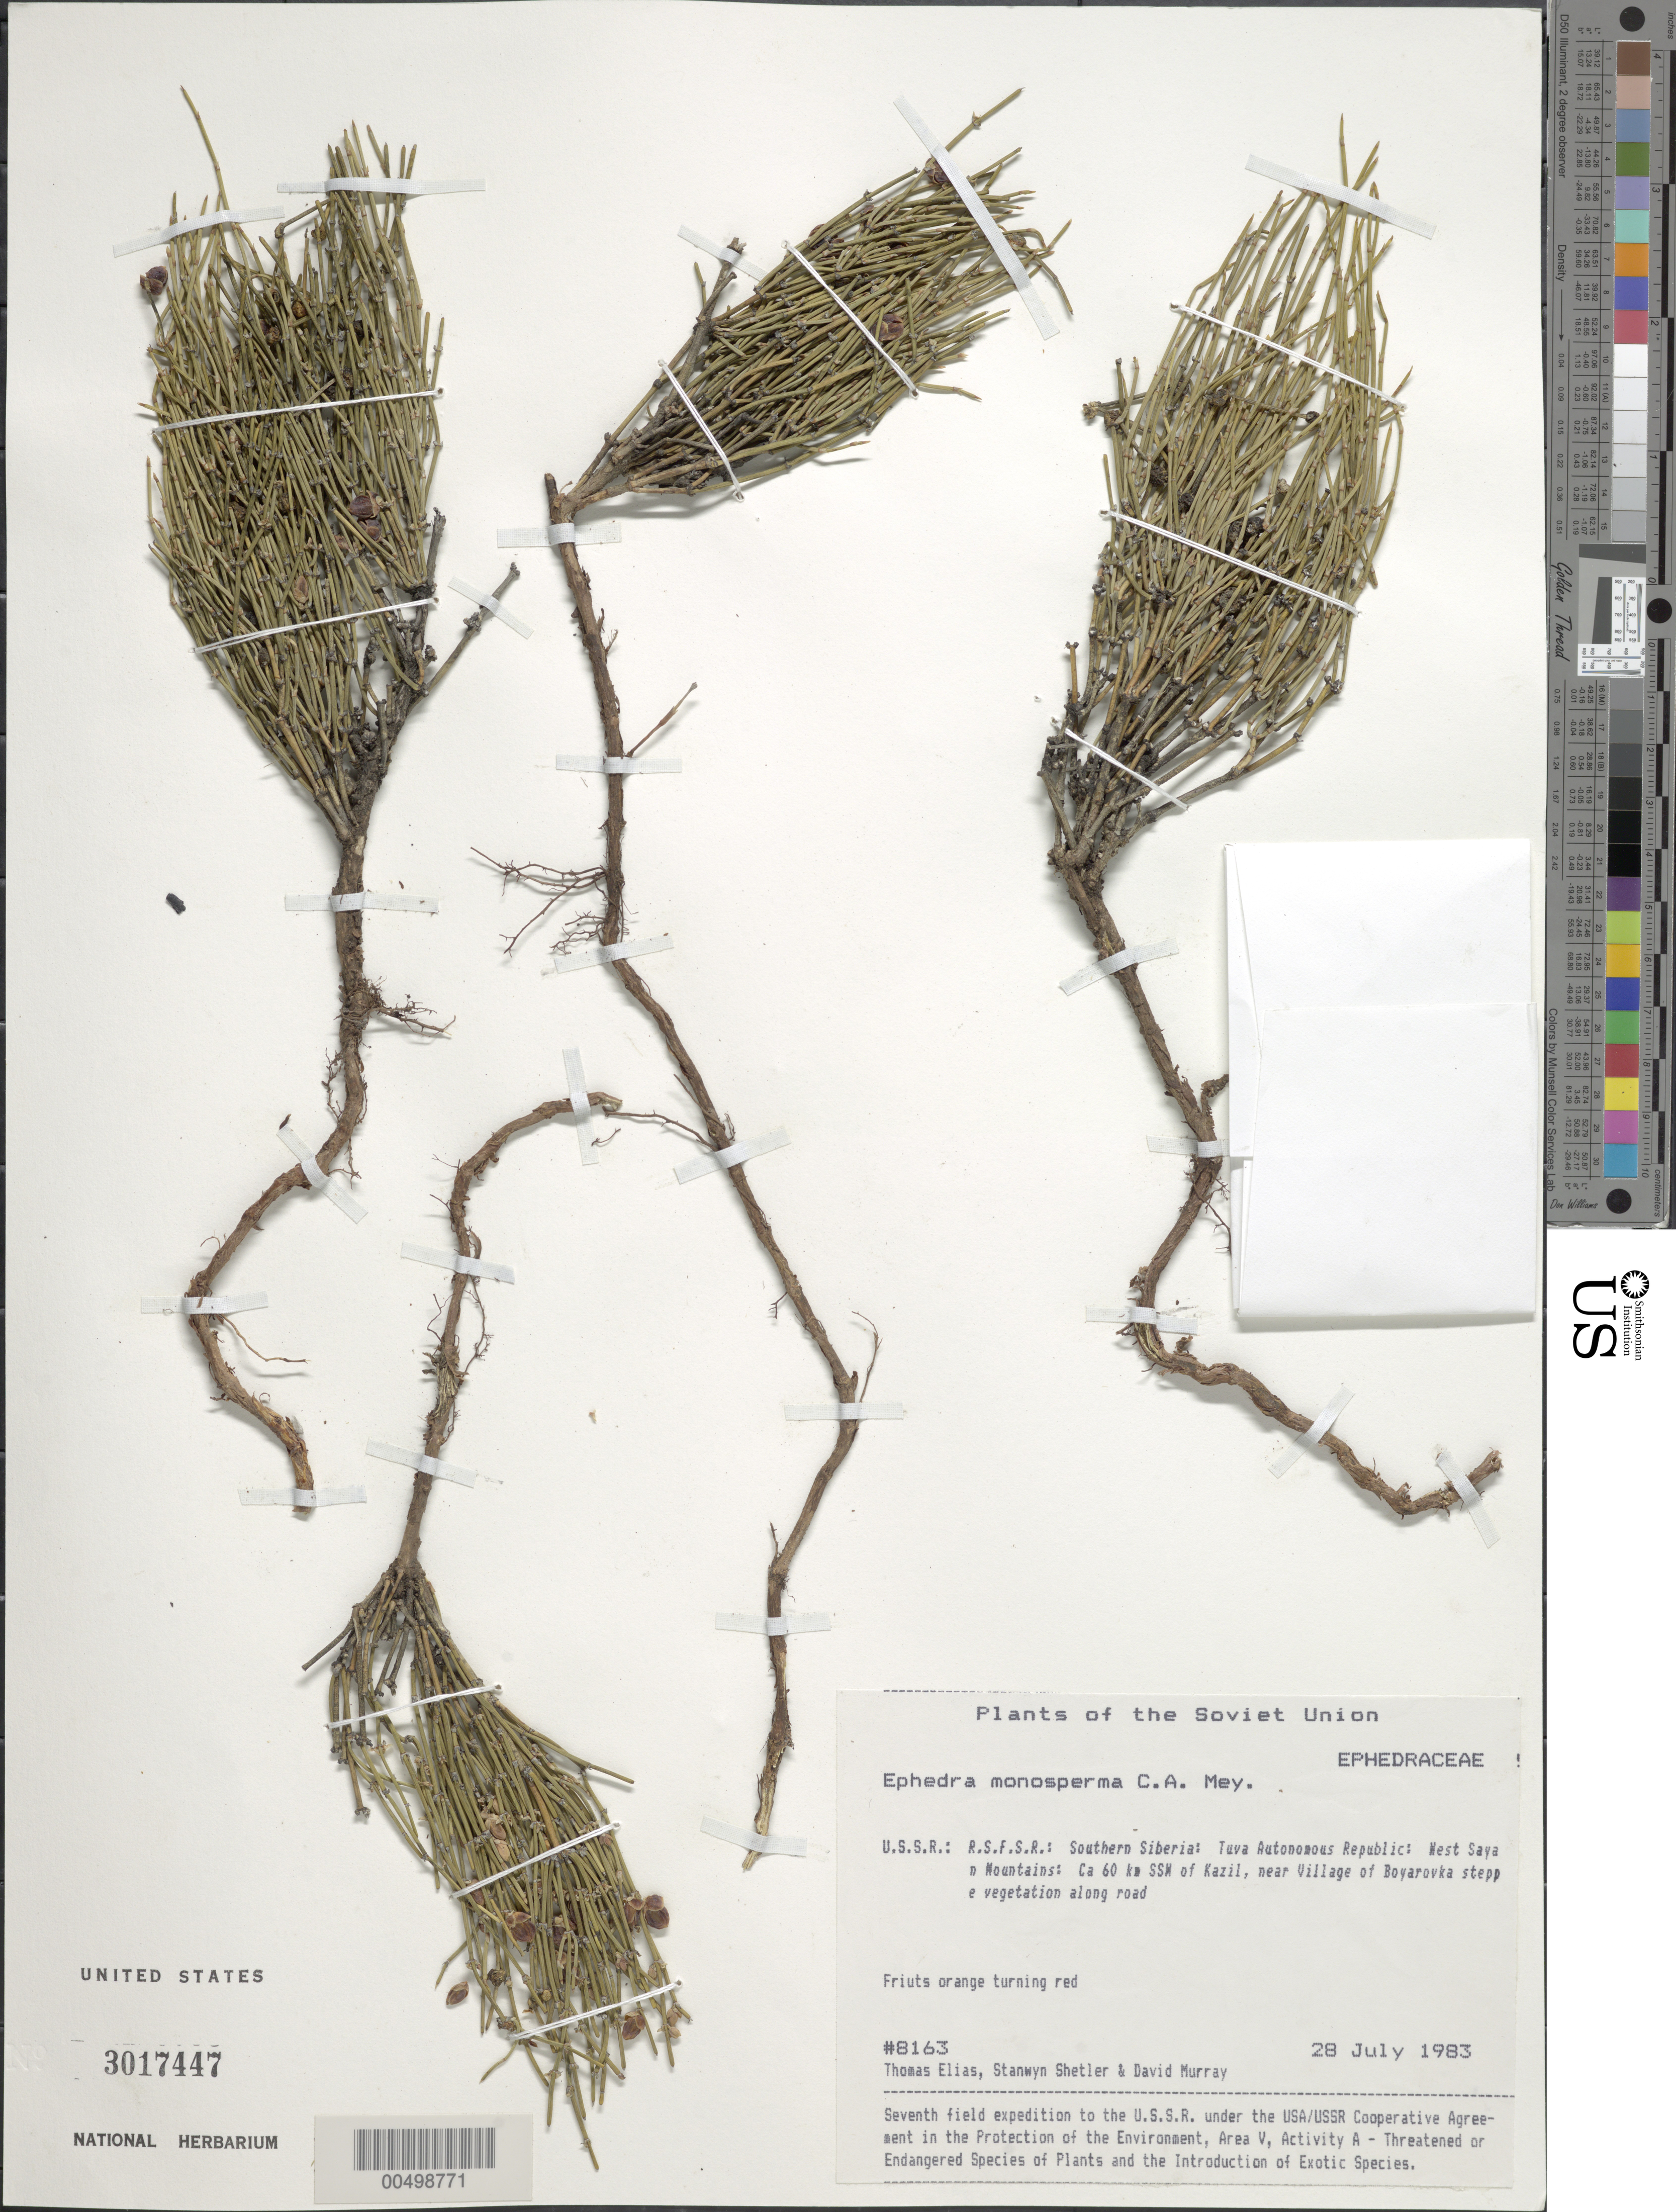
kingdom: Plantae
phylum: Tracheophyta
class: Gnetopsida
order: Ephedrales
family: Ephedraceae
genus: Ephedra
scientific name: Ephedra monosperma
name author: C.A. Mey.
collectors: T. Elias, S. Shetler & D. F. Murray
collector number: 8163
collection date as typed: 28 Jul 1983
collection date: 1983-07-28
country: Russian Federation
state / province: Tuva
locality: West Sayan Mountains, ca. 60 km SSW of Kazil [Kyzyl], near Village of Boyarovka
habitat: steppe vegetation along road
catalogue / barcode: US 3017447